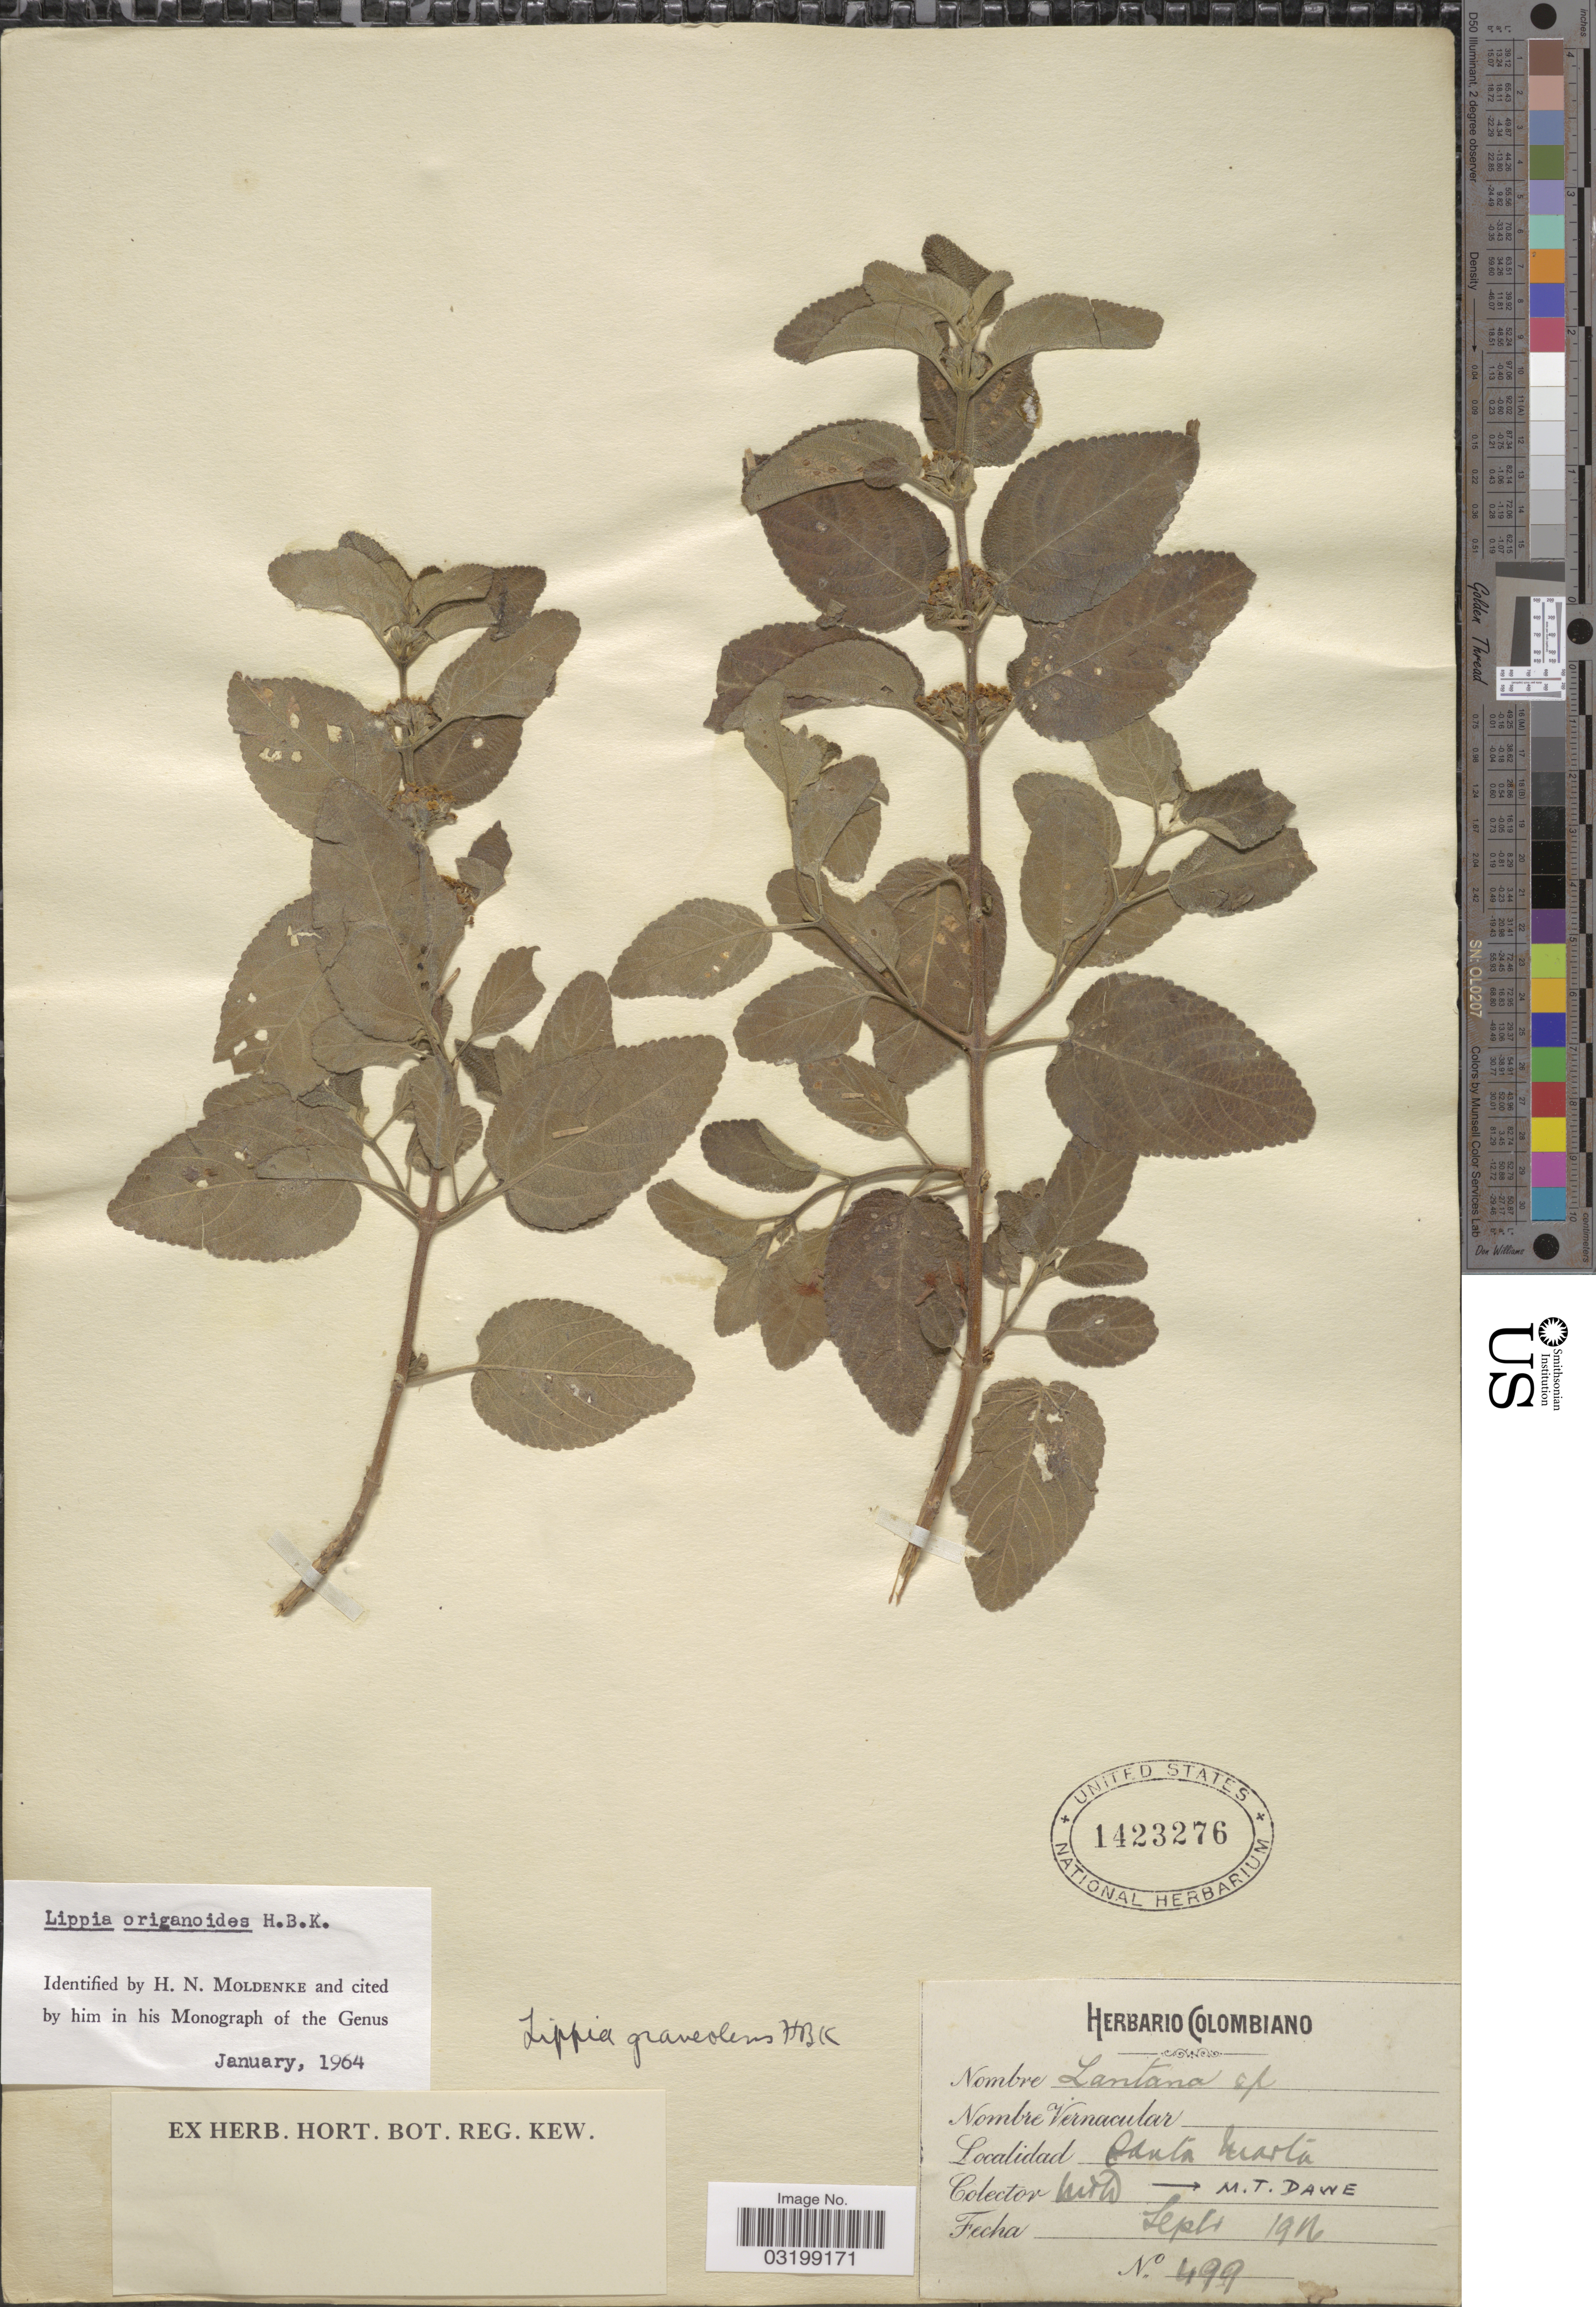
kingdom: Plantae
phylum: Tracheophyta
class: Magnoliopsida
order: Lamiales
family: Verbenaceae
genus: Lippia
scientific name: Lippia origanoides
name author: Kunth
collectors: M. T. Dawe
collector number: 499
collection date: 1916-09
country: Colombia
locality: Santa Marta.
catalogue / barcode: US 1423276